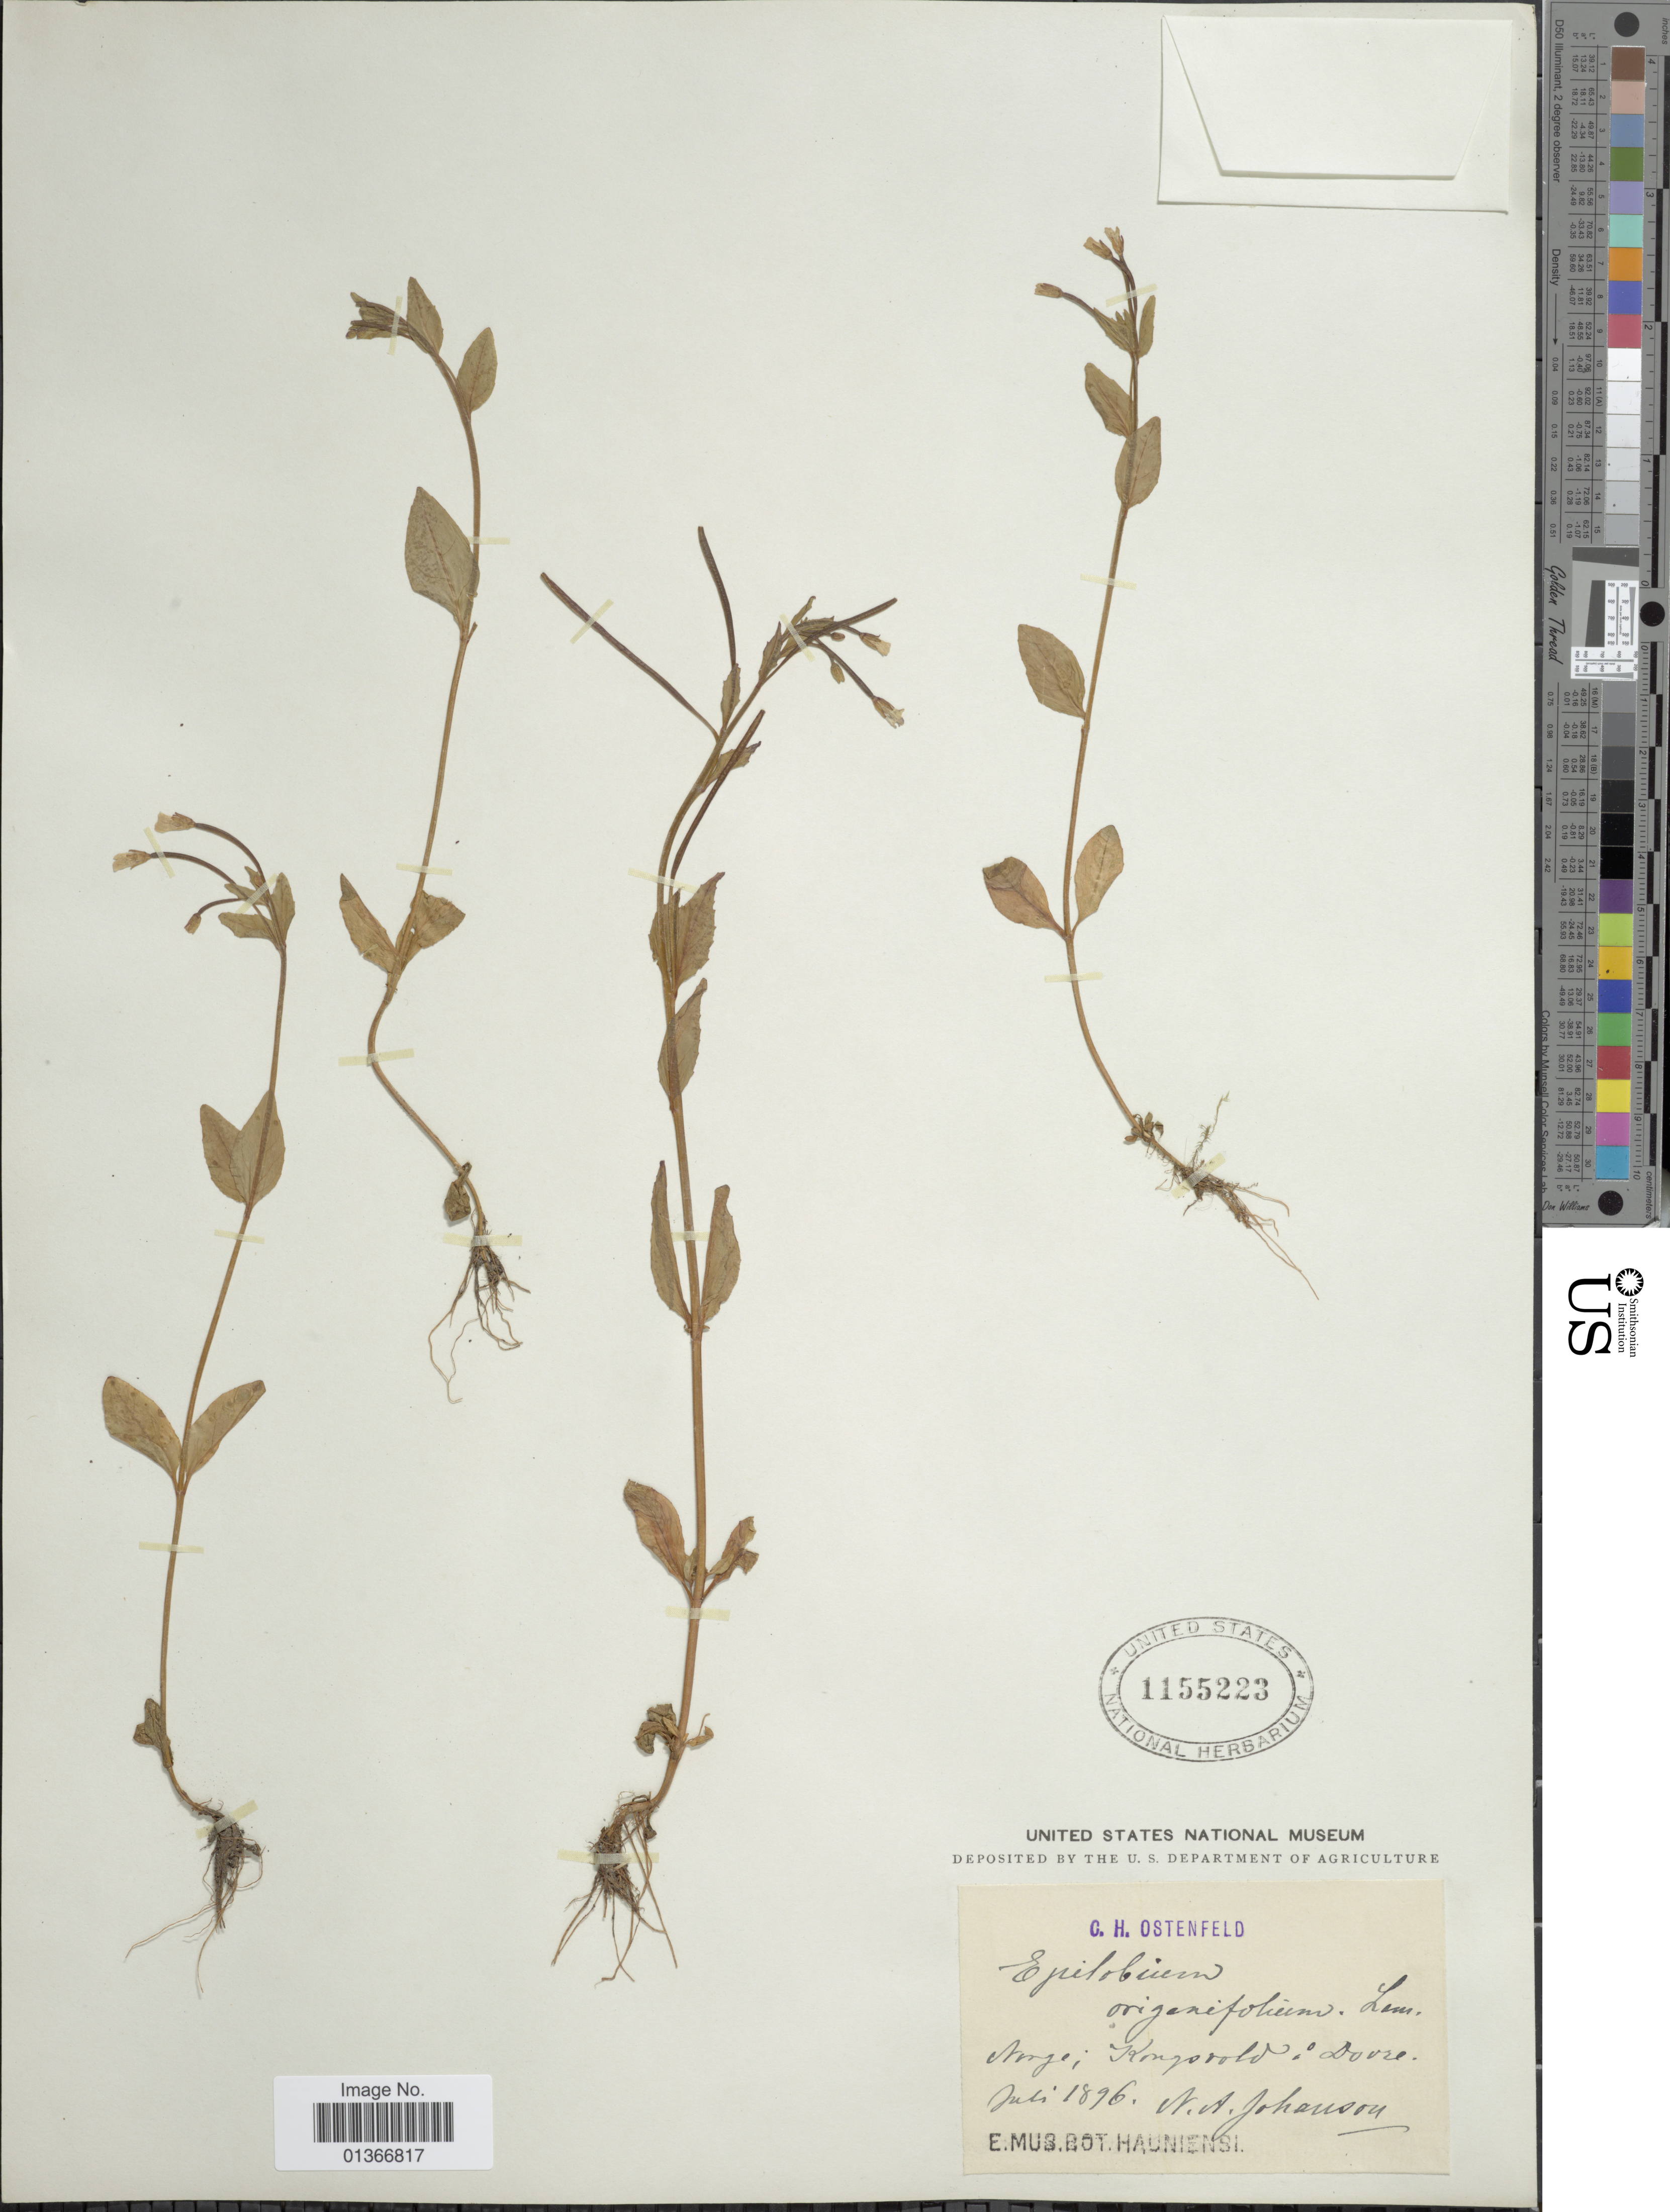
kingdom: Plantae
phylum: Tracheophyta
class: Magnoliopsida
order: Myrtales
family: Onagraceae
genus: Epilobium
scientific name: Epilobium alsinifolium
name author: Vill.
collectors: N. Johanson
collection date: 1896-07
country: Norway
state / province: Trøndelag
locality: Norge; Kongsvold: Dovre.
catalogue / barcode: US 1155223